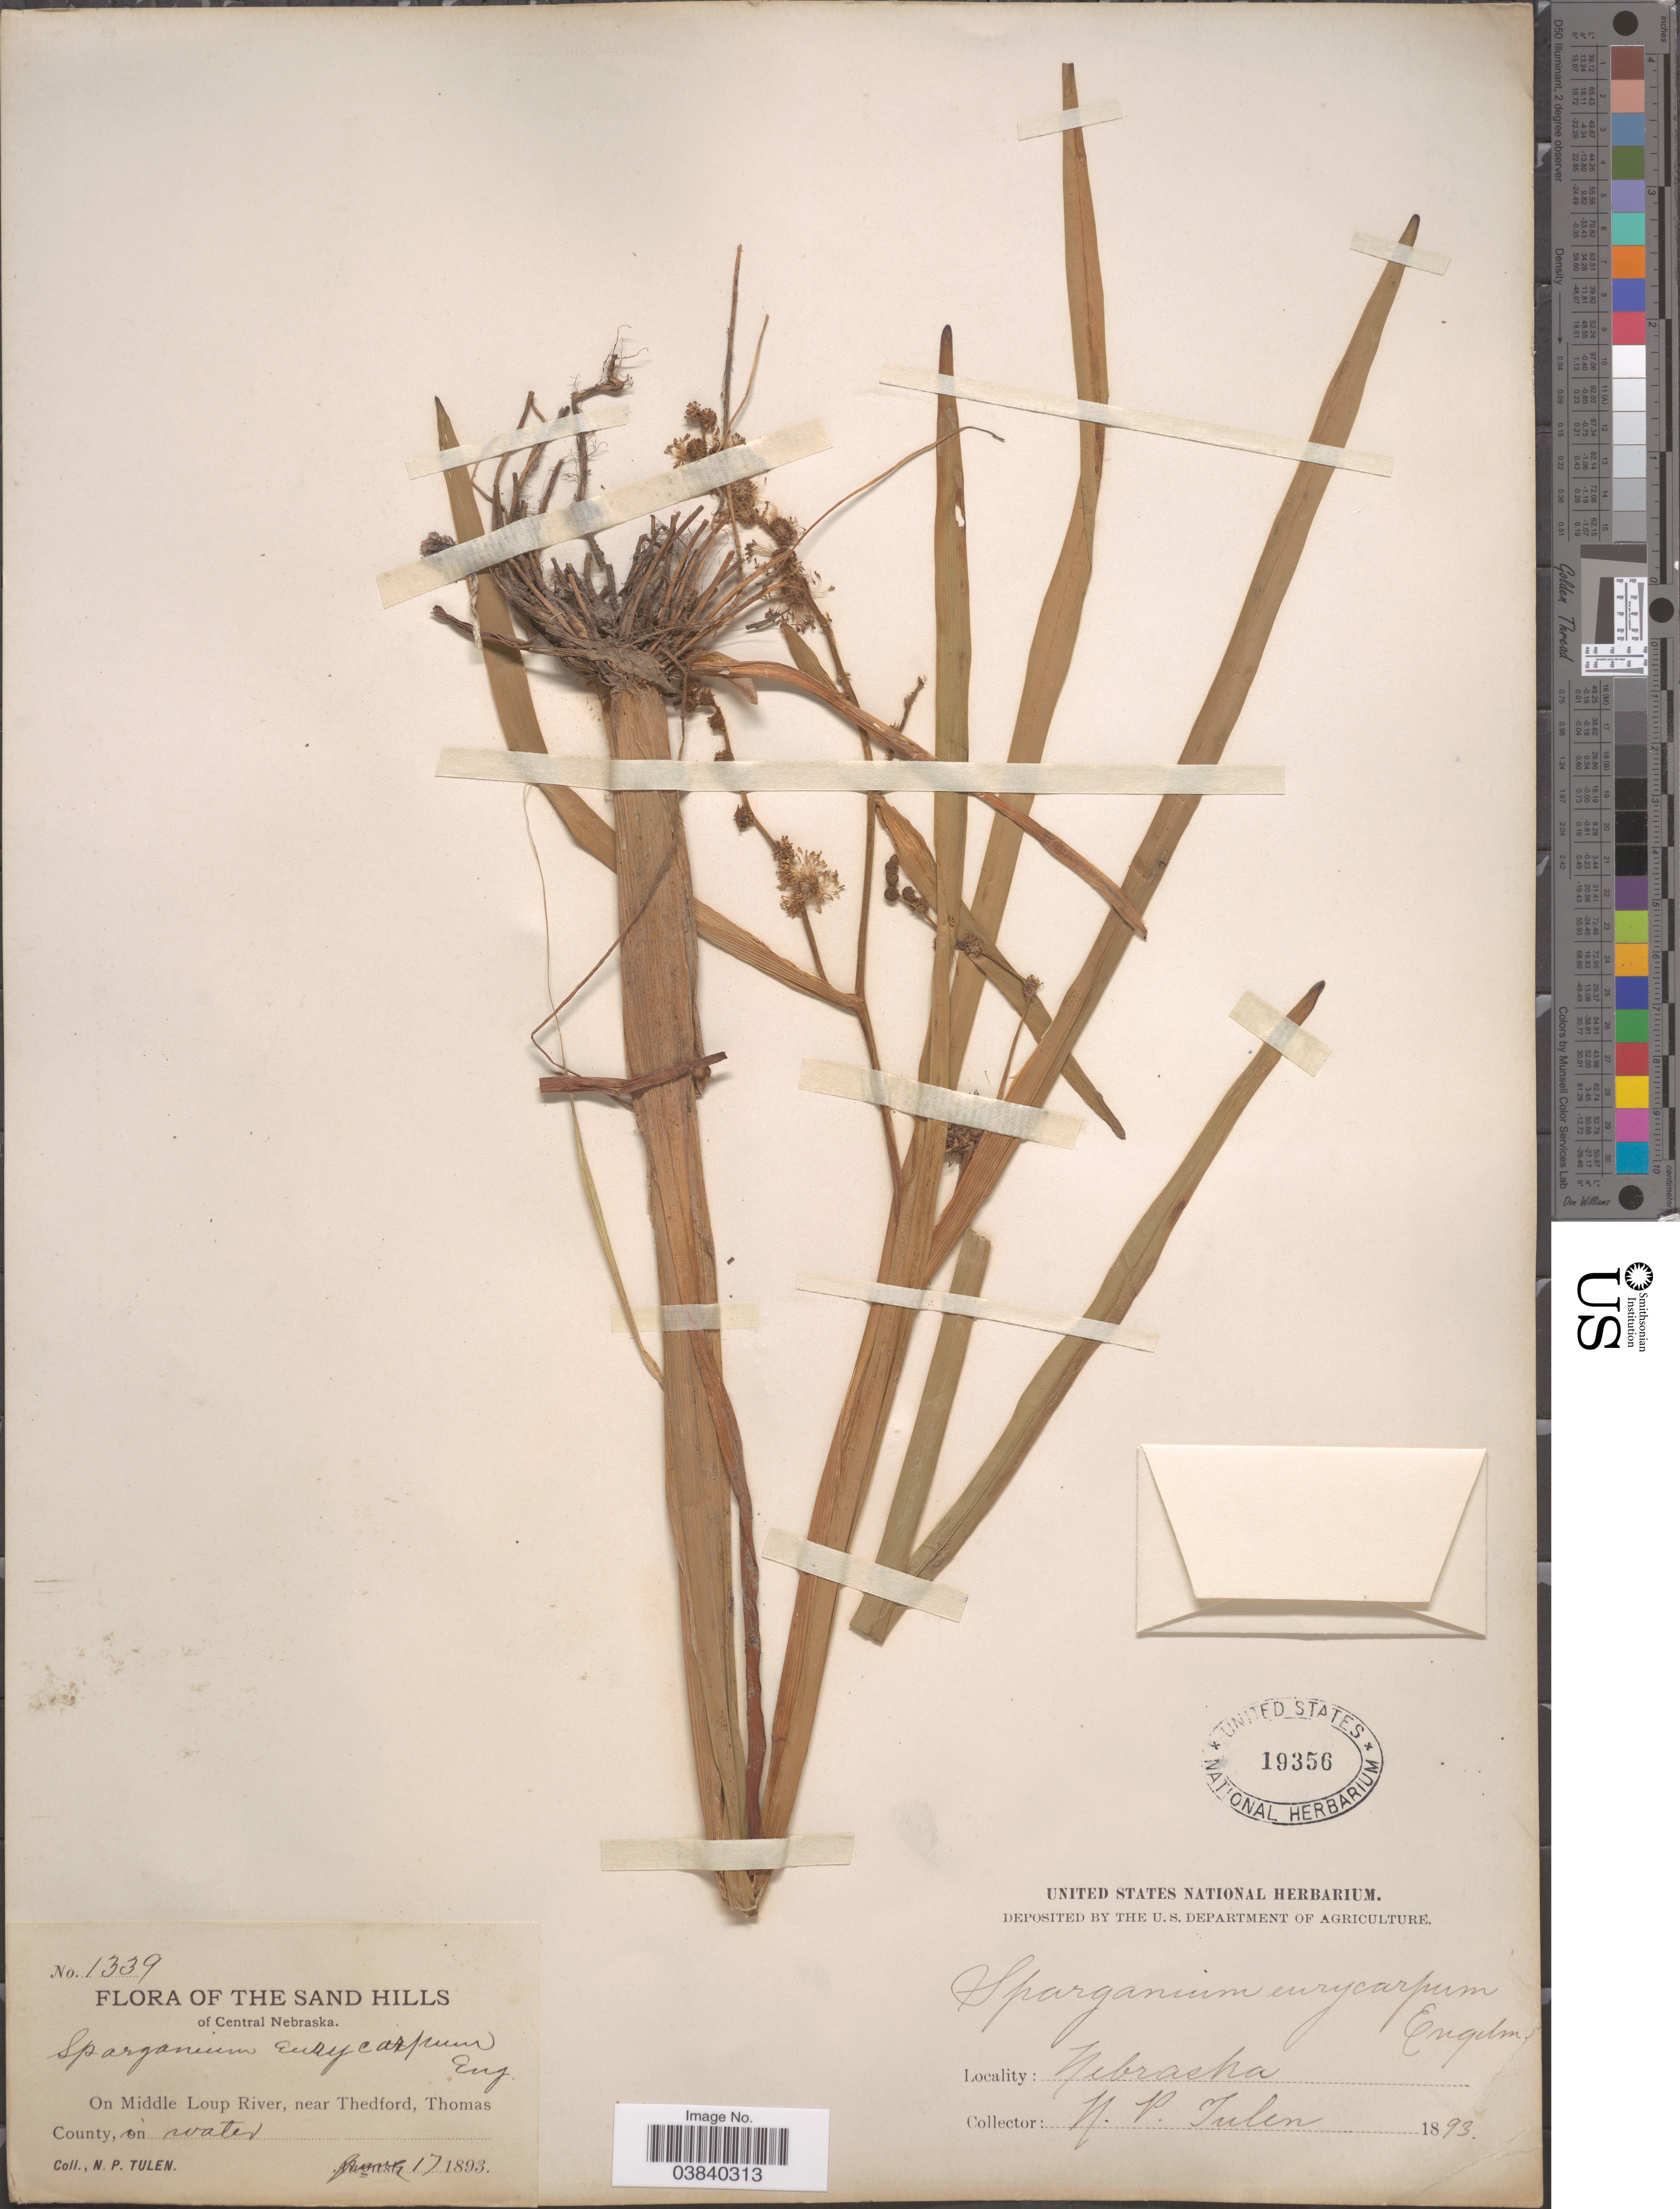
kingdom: Plantae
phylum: Tracheophyta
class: Liliopsida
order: Poales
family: Typhaceae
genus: Sparganium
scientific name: Sparganium eurycarpum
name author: Engelm.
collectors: N. Tulen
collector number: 1339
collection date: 1893-06-17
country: United States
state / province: Nebraska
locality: The Sand Hills of Central Nebraska. On Middle Loup River, near Thedford, Thomas County.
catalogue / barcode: US 19356